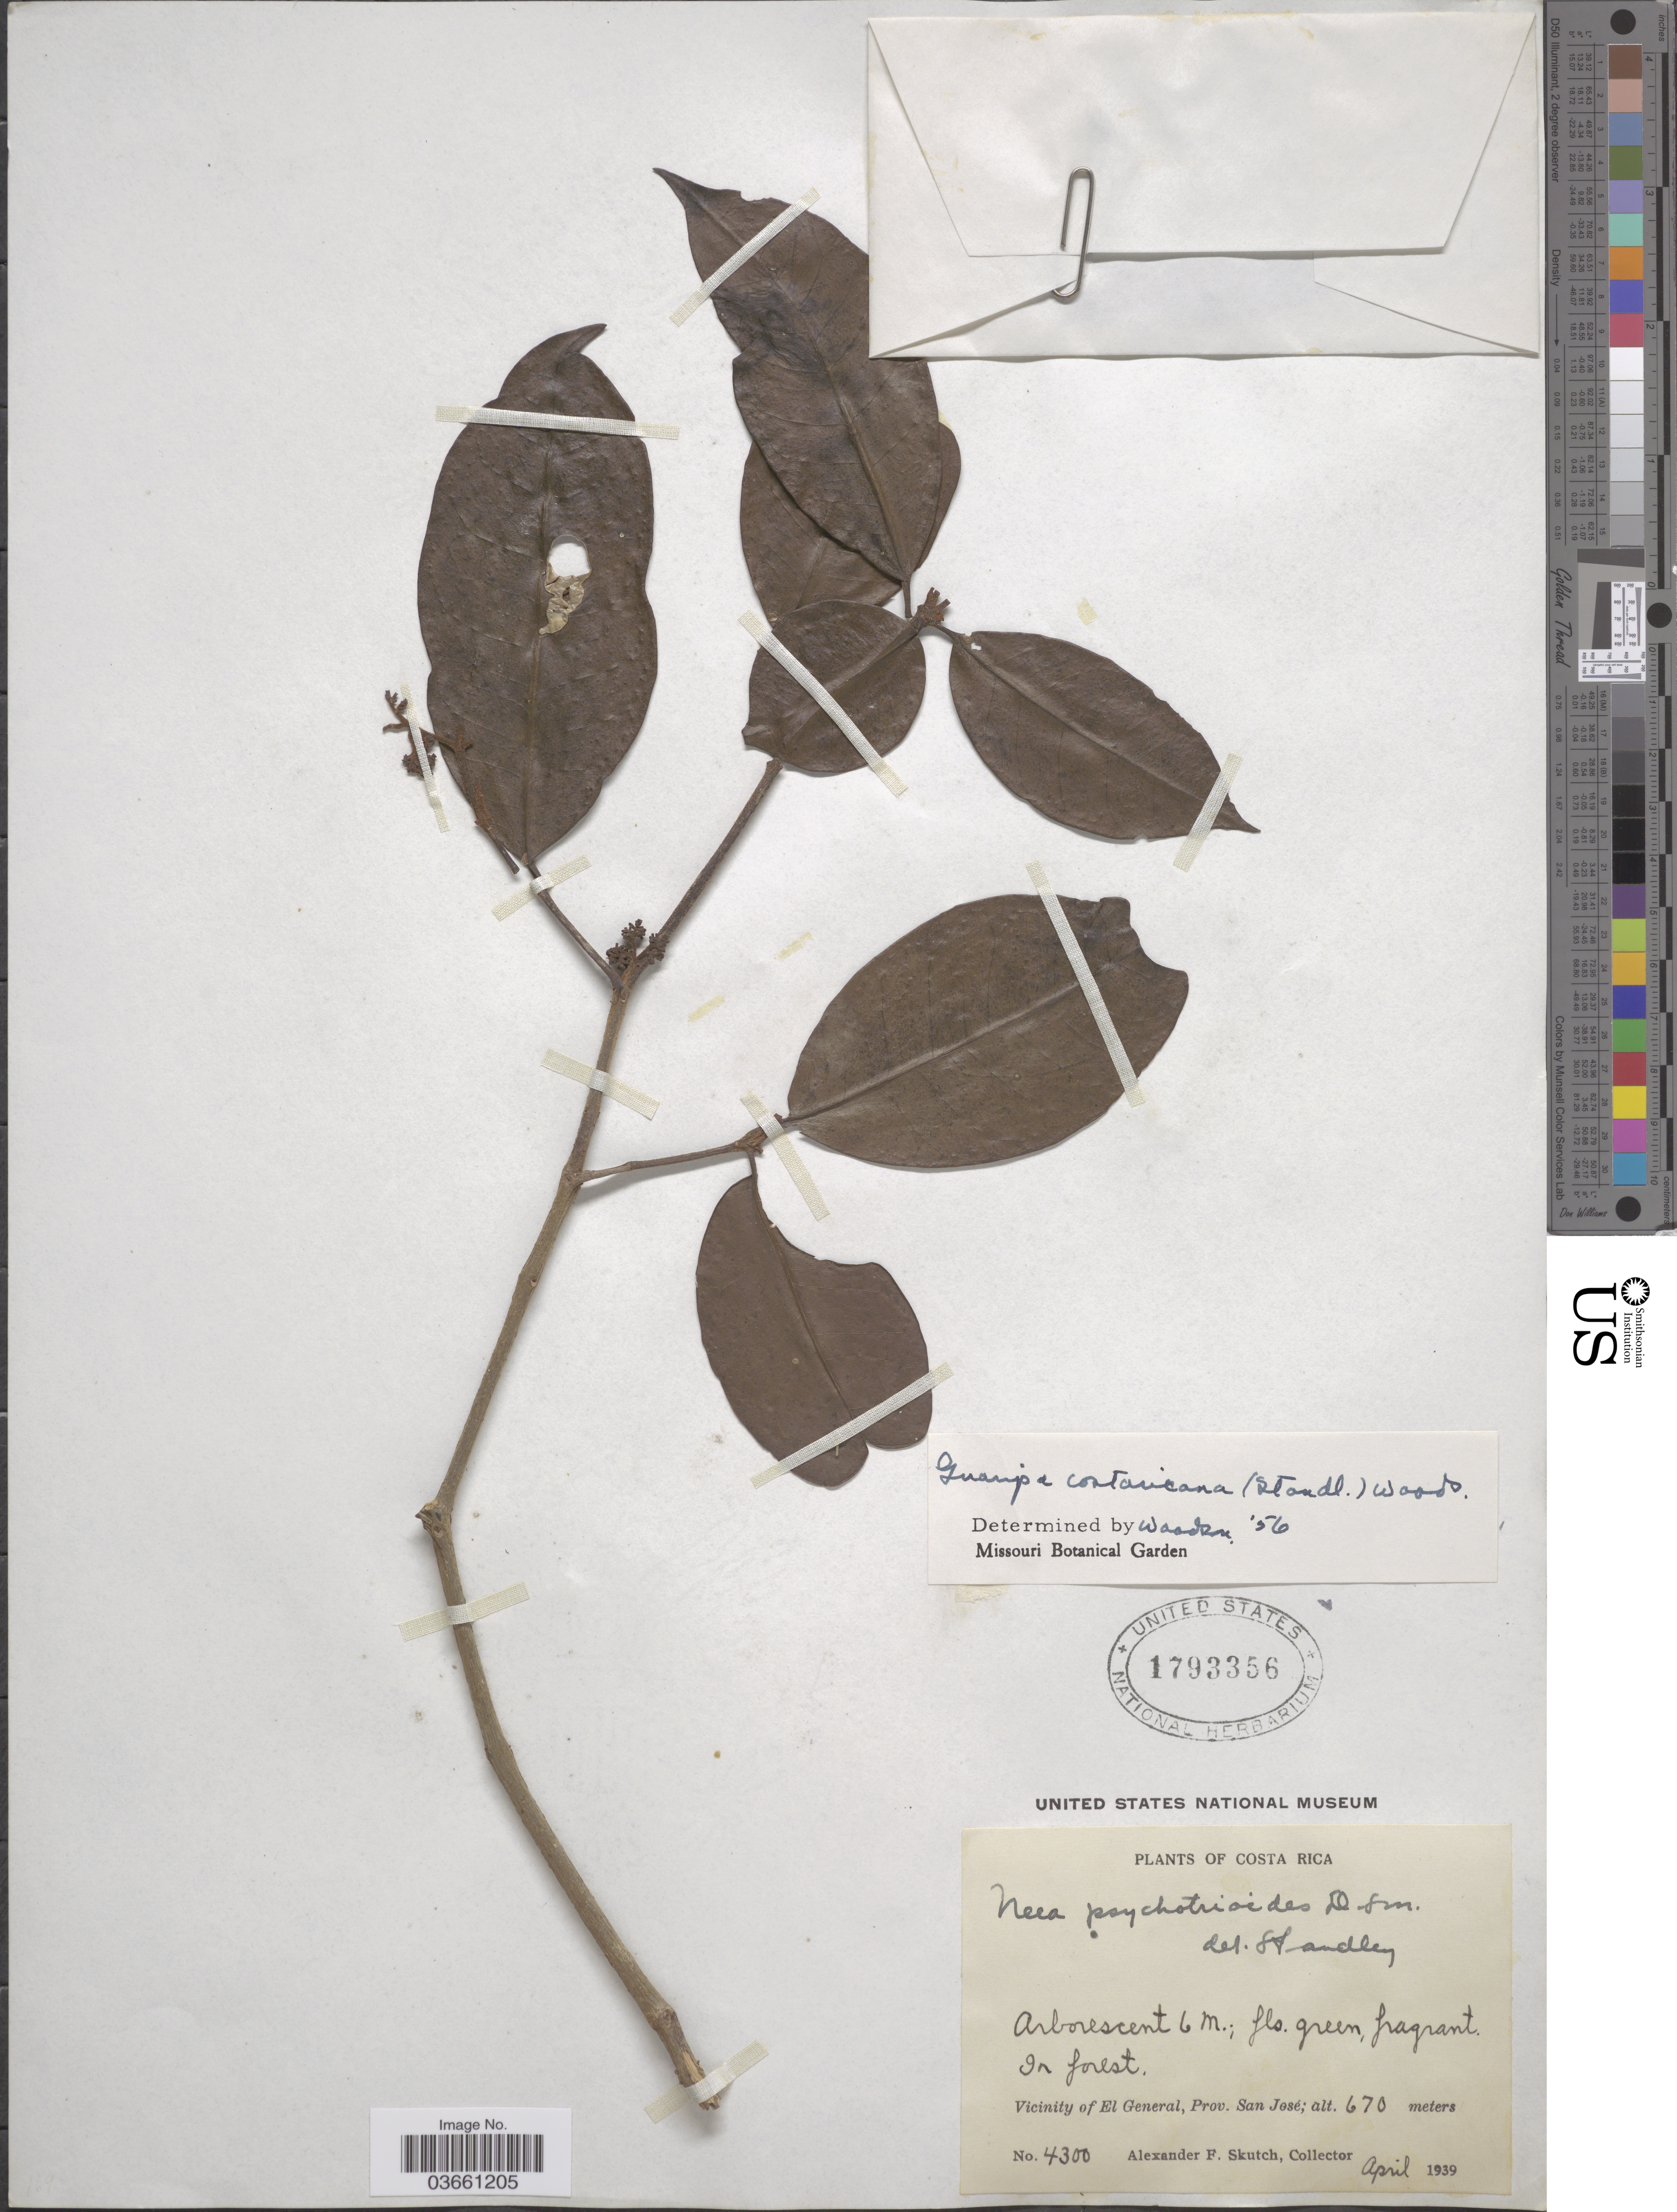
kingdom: Plantae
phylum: Tracheophyta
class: Magnoliopsida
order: Caryophyllales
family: Nyctaginaceae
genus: Guapira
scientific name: Guapira costaricana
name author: (Standl.) Woodson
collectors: A. F. Skutch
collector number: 4300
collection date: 1939-04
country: Costa Rica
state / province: San José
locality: Vicinity of El General.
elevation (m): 670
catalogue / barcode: US 1793356